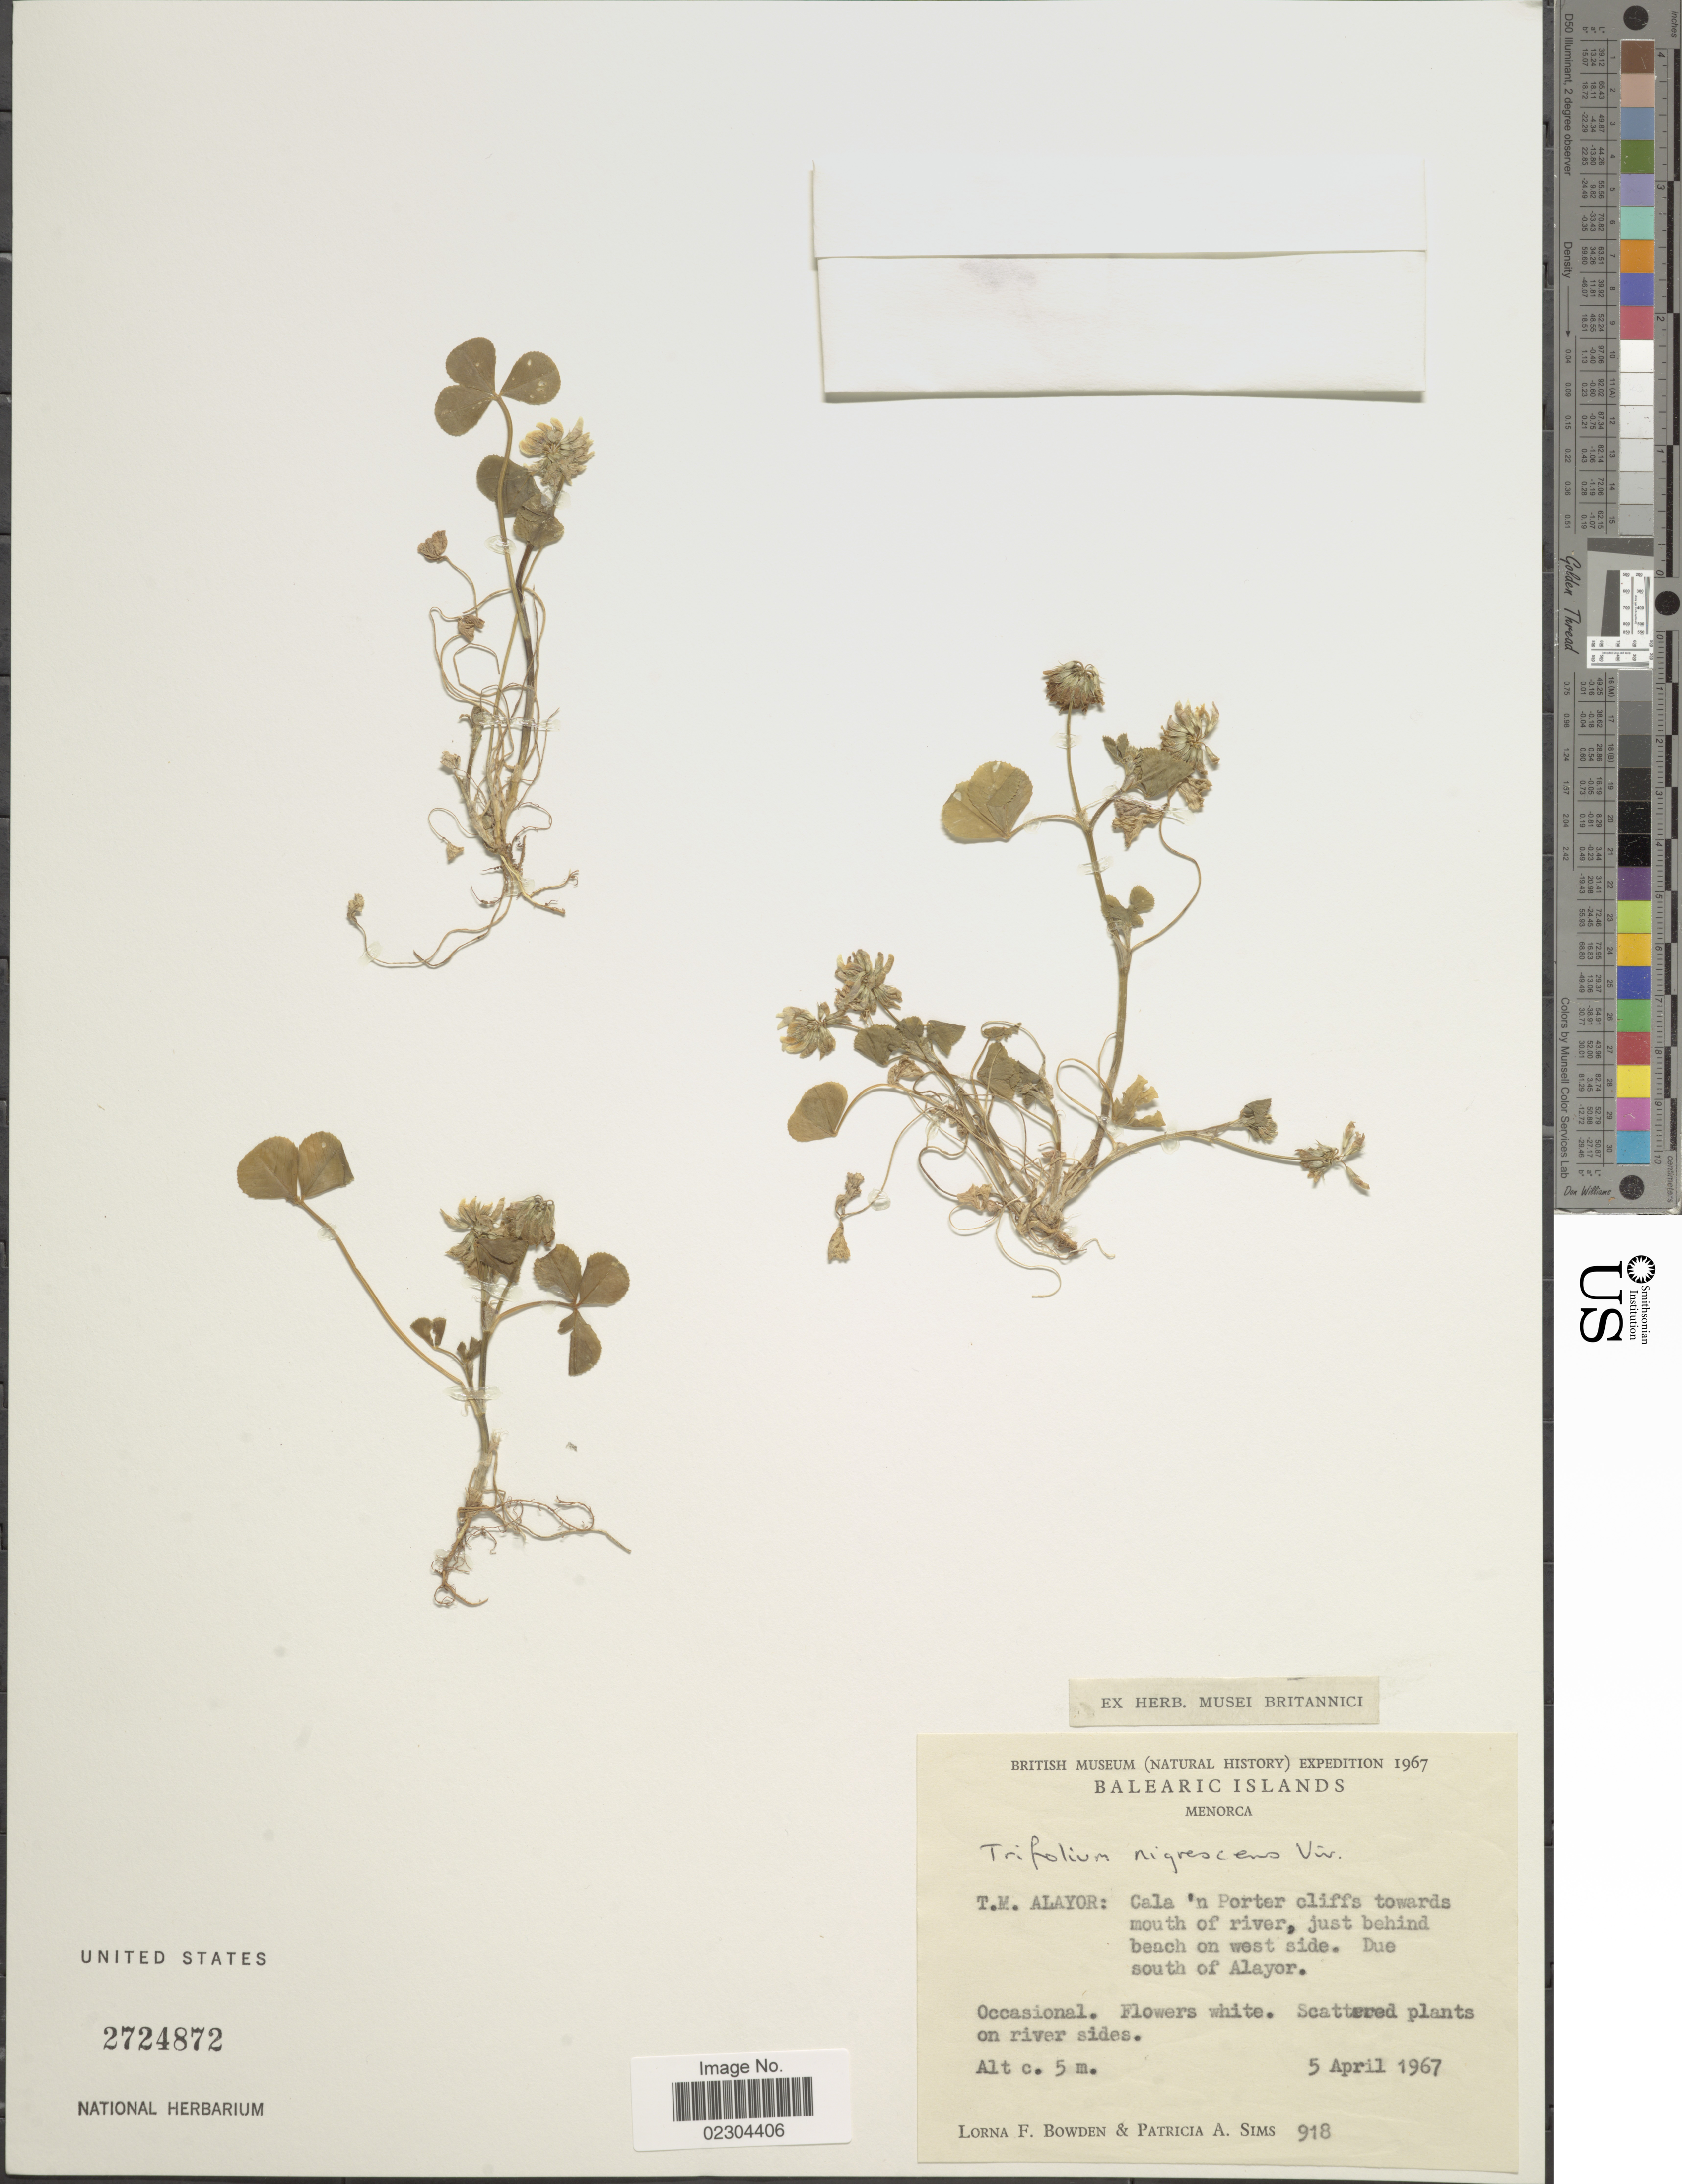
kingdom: Plantae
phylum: Tracheophyta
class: Magnoliopsida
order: Fabales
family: Fabaceae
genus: Trifolium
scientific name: Trifolium nigrescens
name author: Viv.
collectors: L. F. Bowden & P. A. Sims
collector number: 918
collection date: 1967-04-05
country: Spain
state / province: Islas Baleares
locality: Balearic Islands, T.M. Alayor: Cla 'n Porter cliffs towards mouth of river, just behind bench on west side, Due south of Alayo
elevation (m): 5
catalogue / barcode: US 2724872